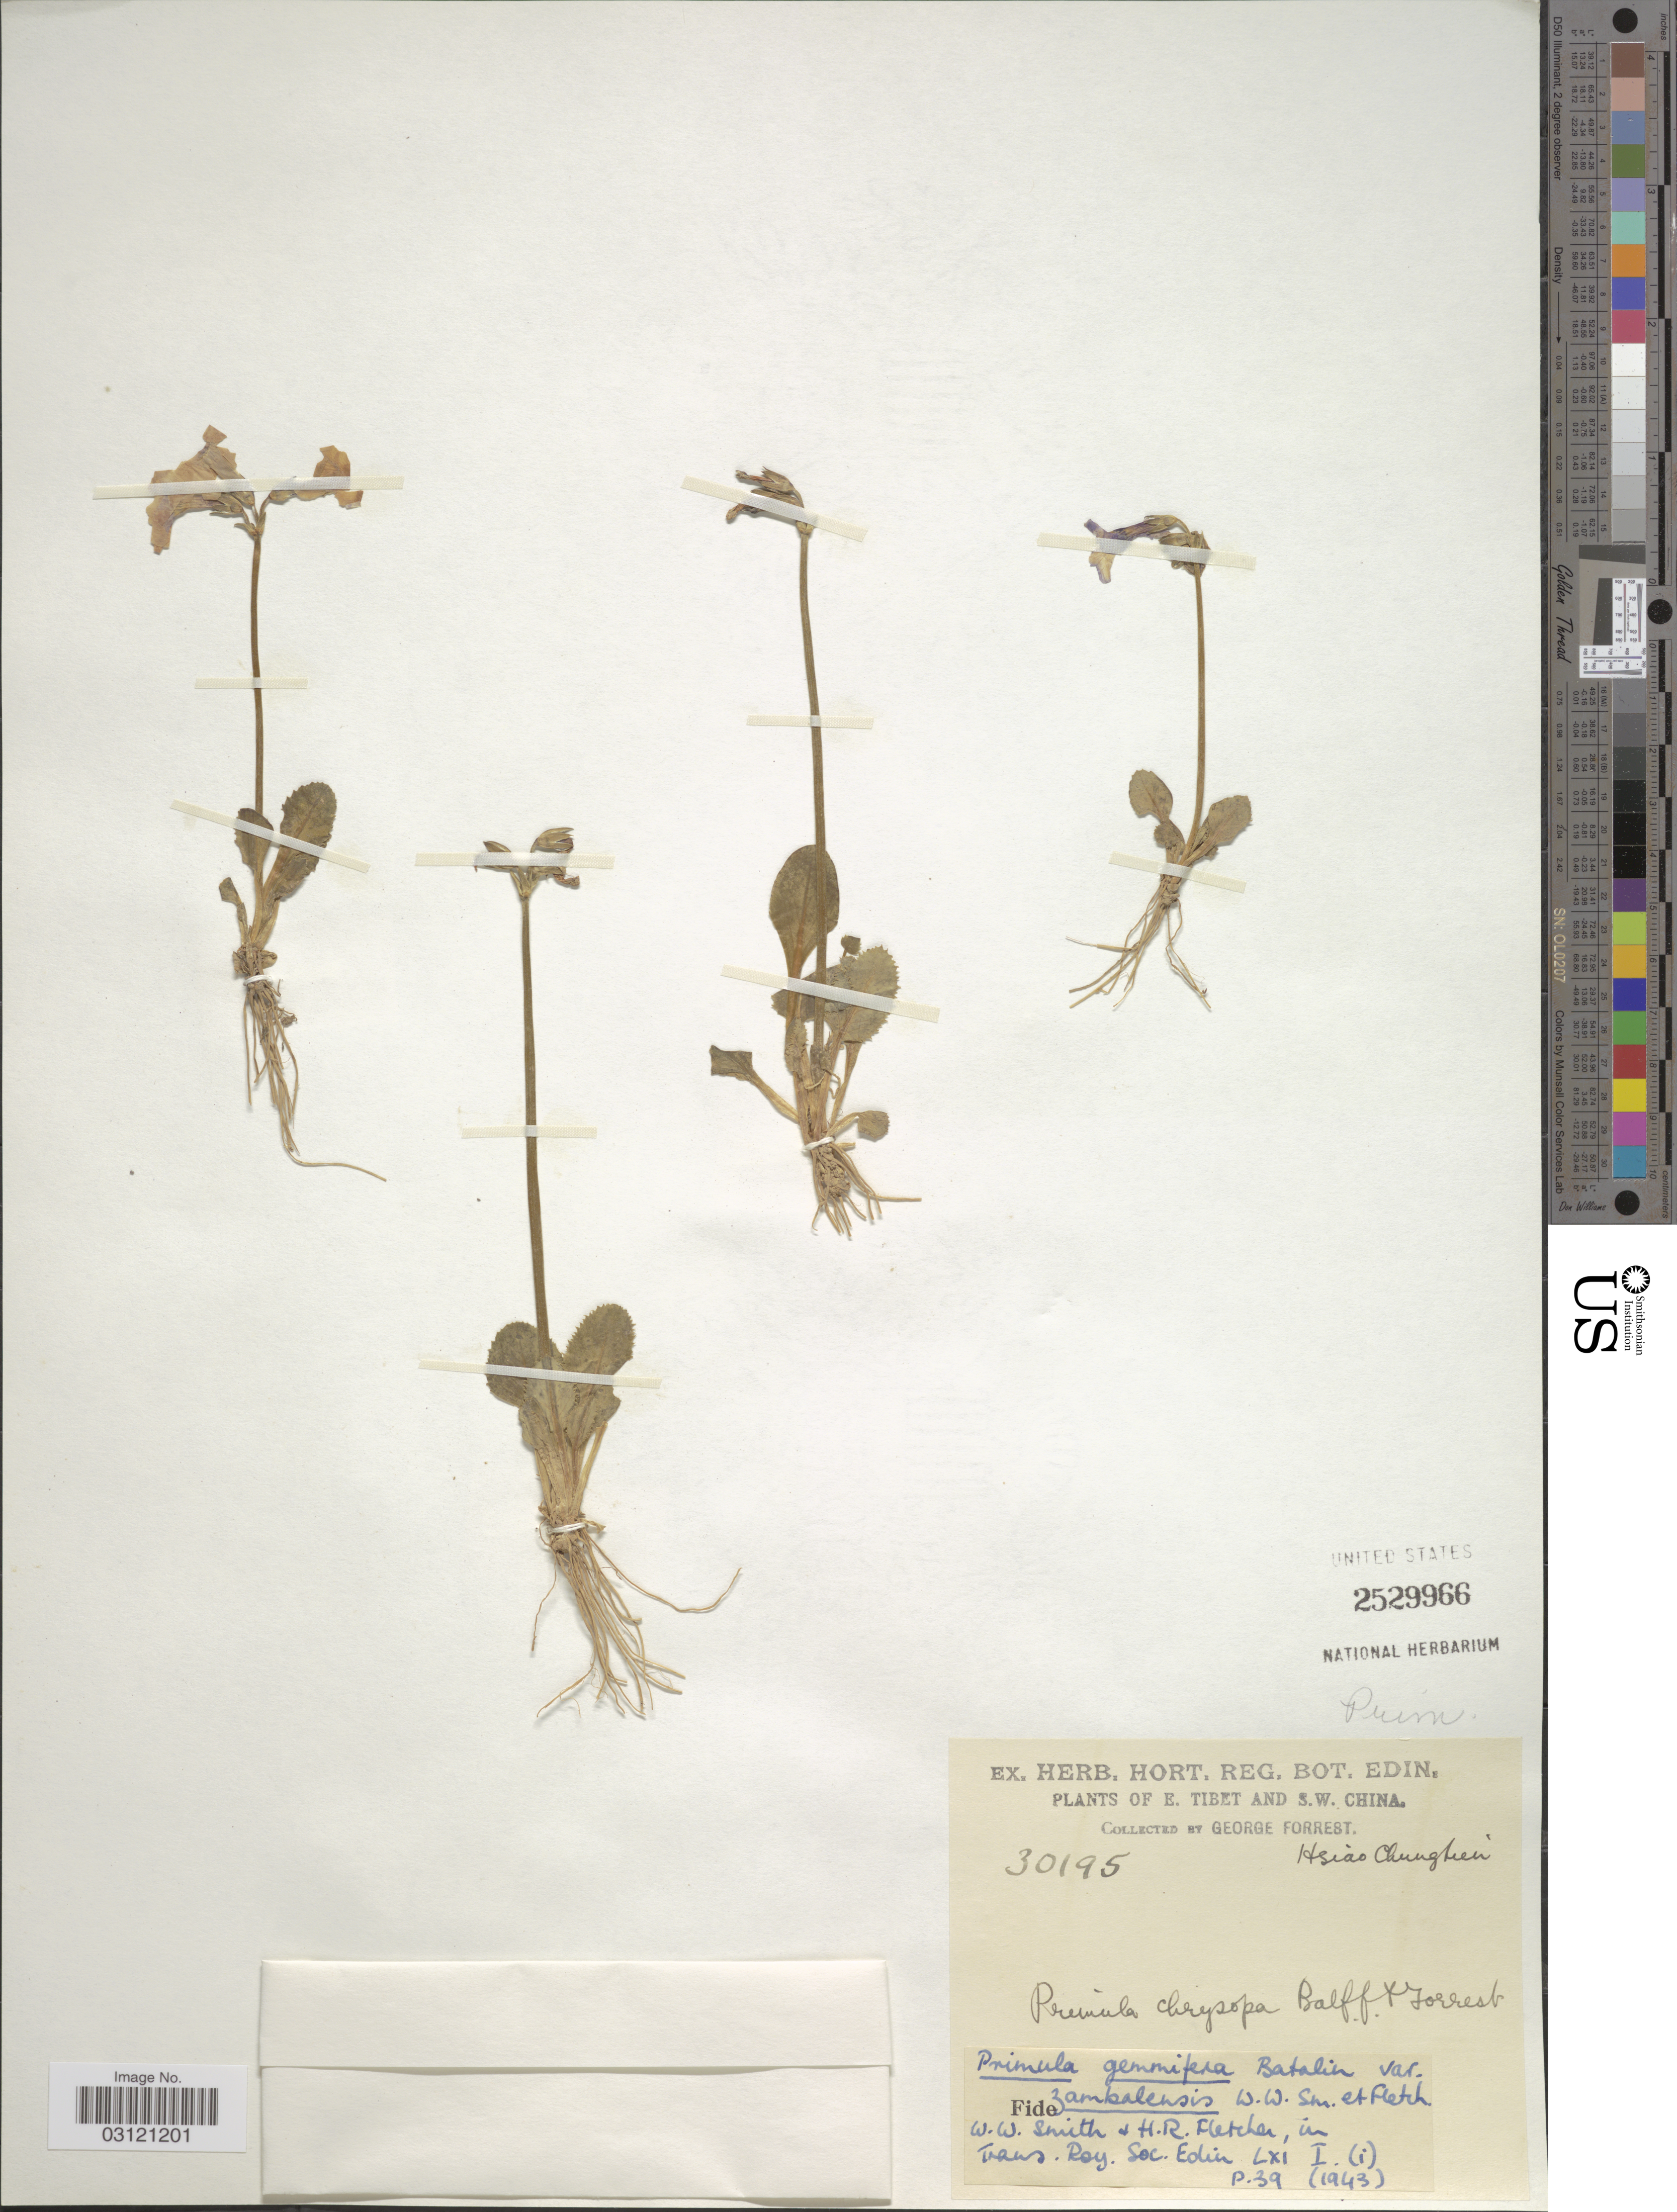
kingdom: Plantae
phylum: Tracheophyta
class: Magnoliopsida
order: Ericales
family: Primulaceae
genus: Primula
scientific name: Primula gemmifera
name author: Batalin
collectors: G. Forrest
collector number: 30195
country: China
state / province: Xizang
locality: E. Tibet and S.W. China, Hsiao Chungtien.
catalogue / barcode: US 2529966